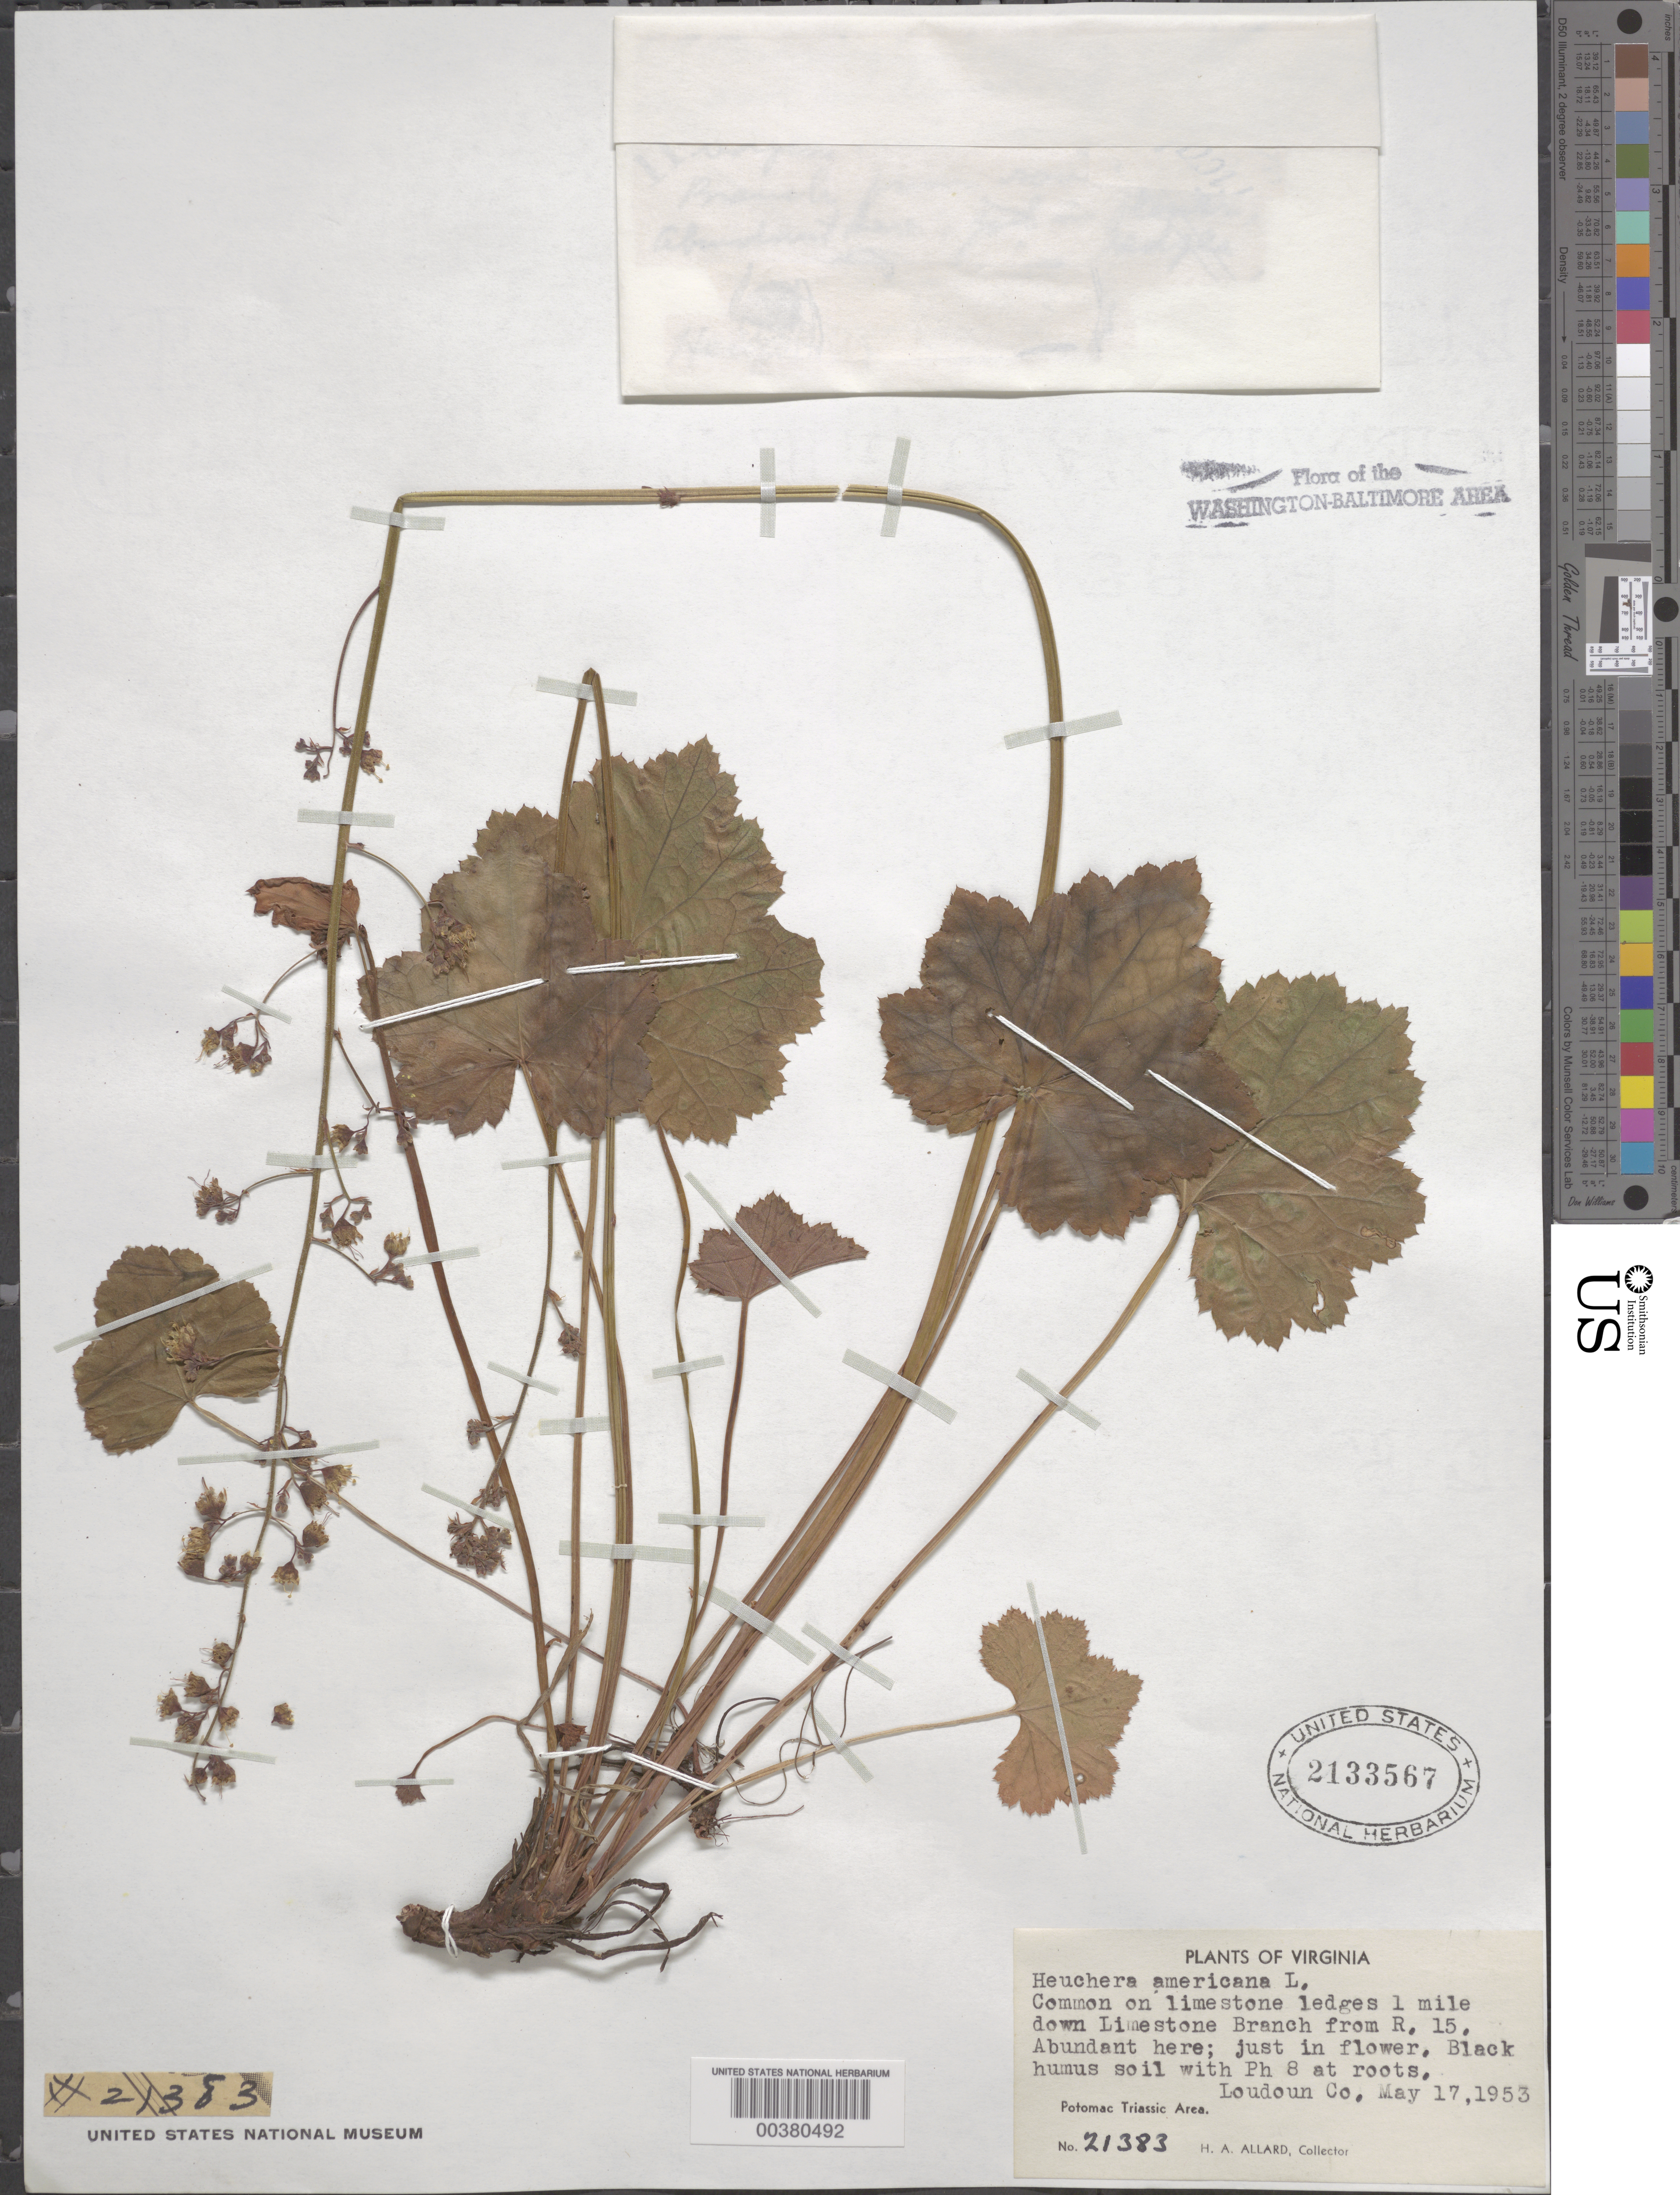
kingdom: Plantae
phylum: Tracheophyta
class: Magnoliopsida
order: Saxifragales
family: Saxifragaceae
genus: Heuchera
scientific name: Heuchera americana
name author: L.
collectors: H. A. Allard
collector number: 21383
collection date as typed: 17 May 1953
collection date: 1953-05-17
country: United States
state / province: Virginia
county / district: Loudoun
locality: Downstream from Route 15, on Limestone Branch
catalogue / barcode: US 2133567